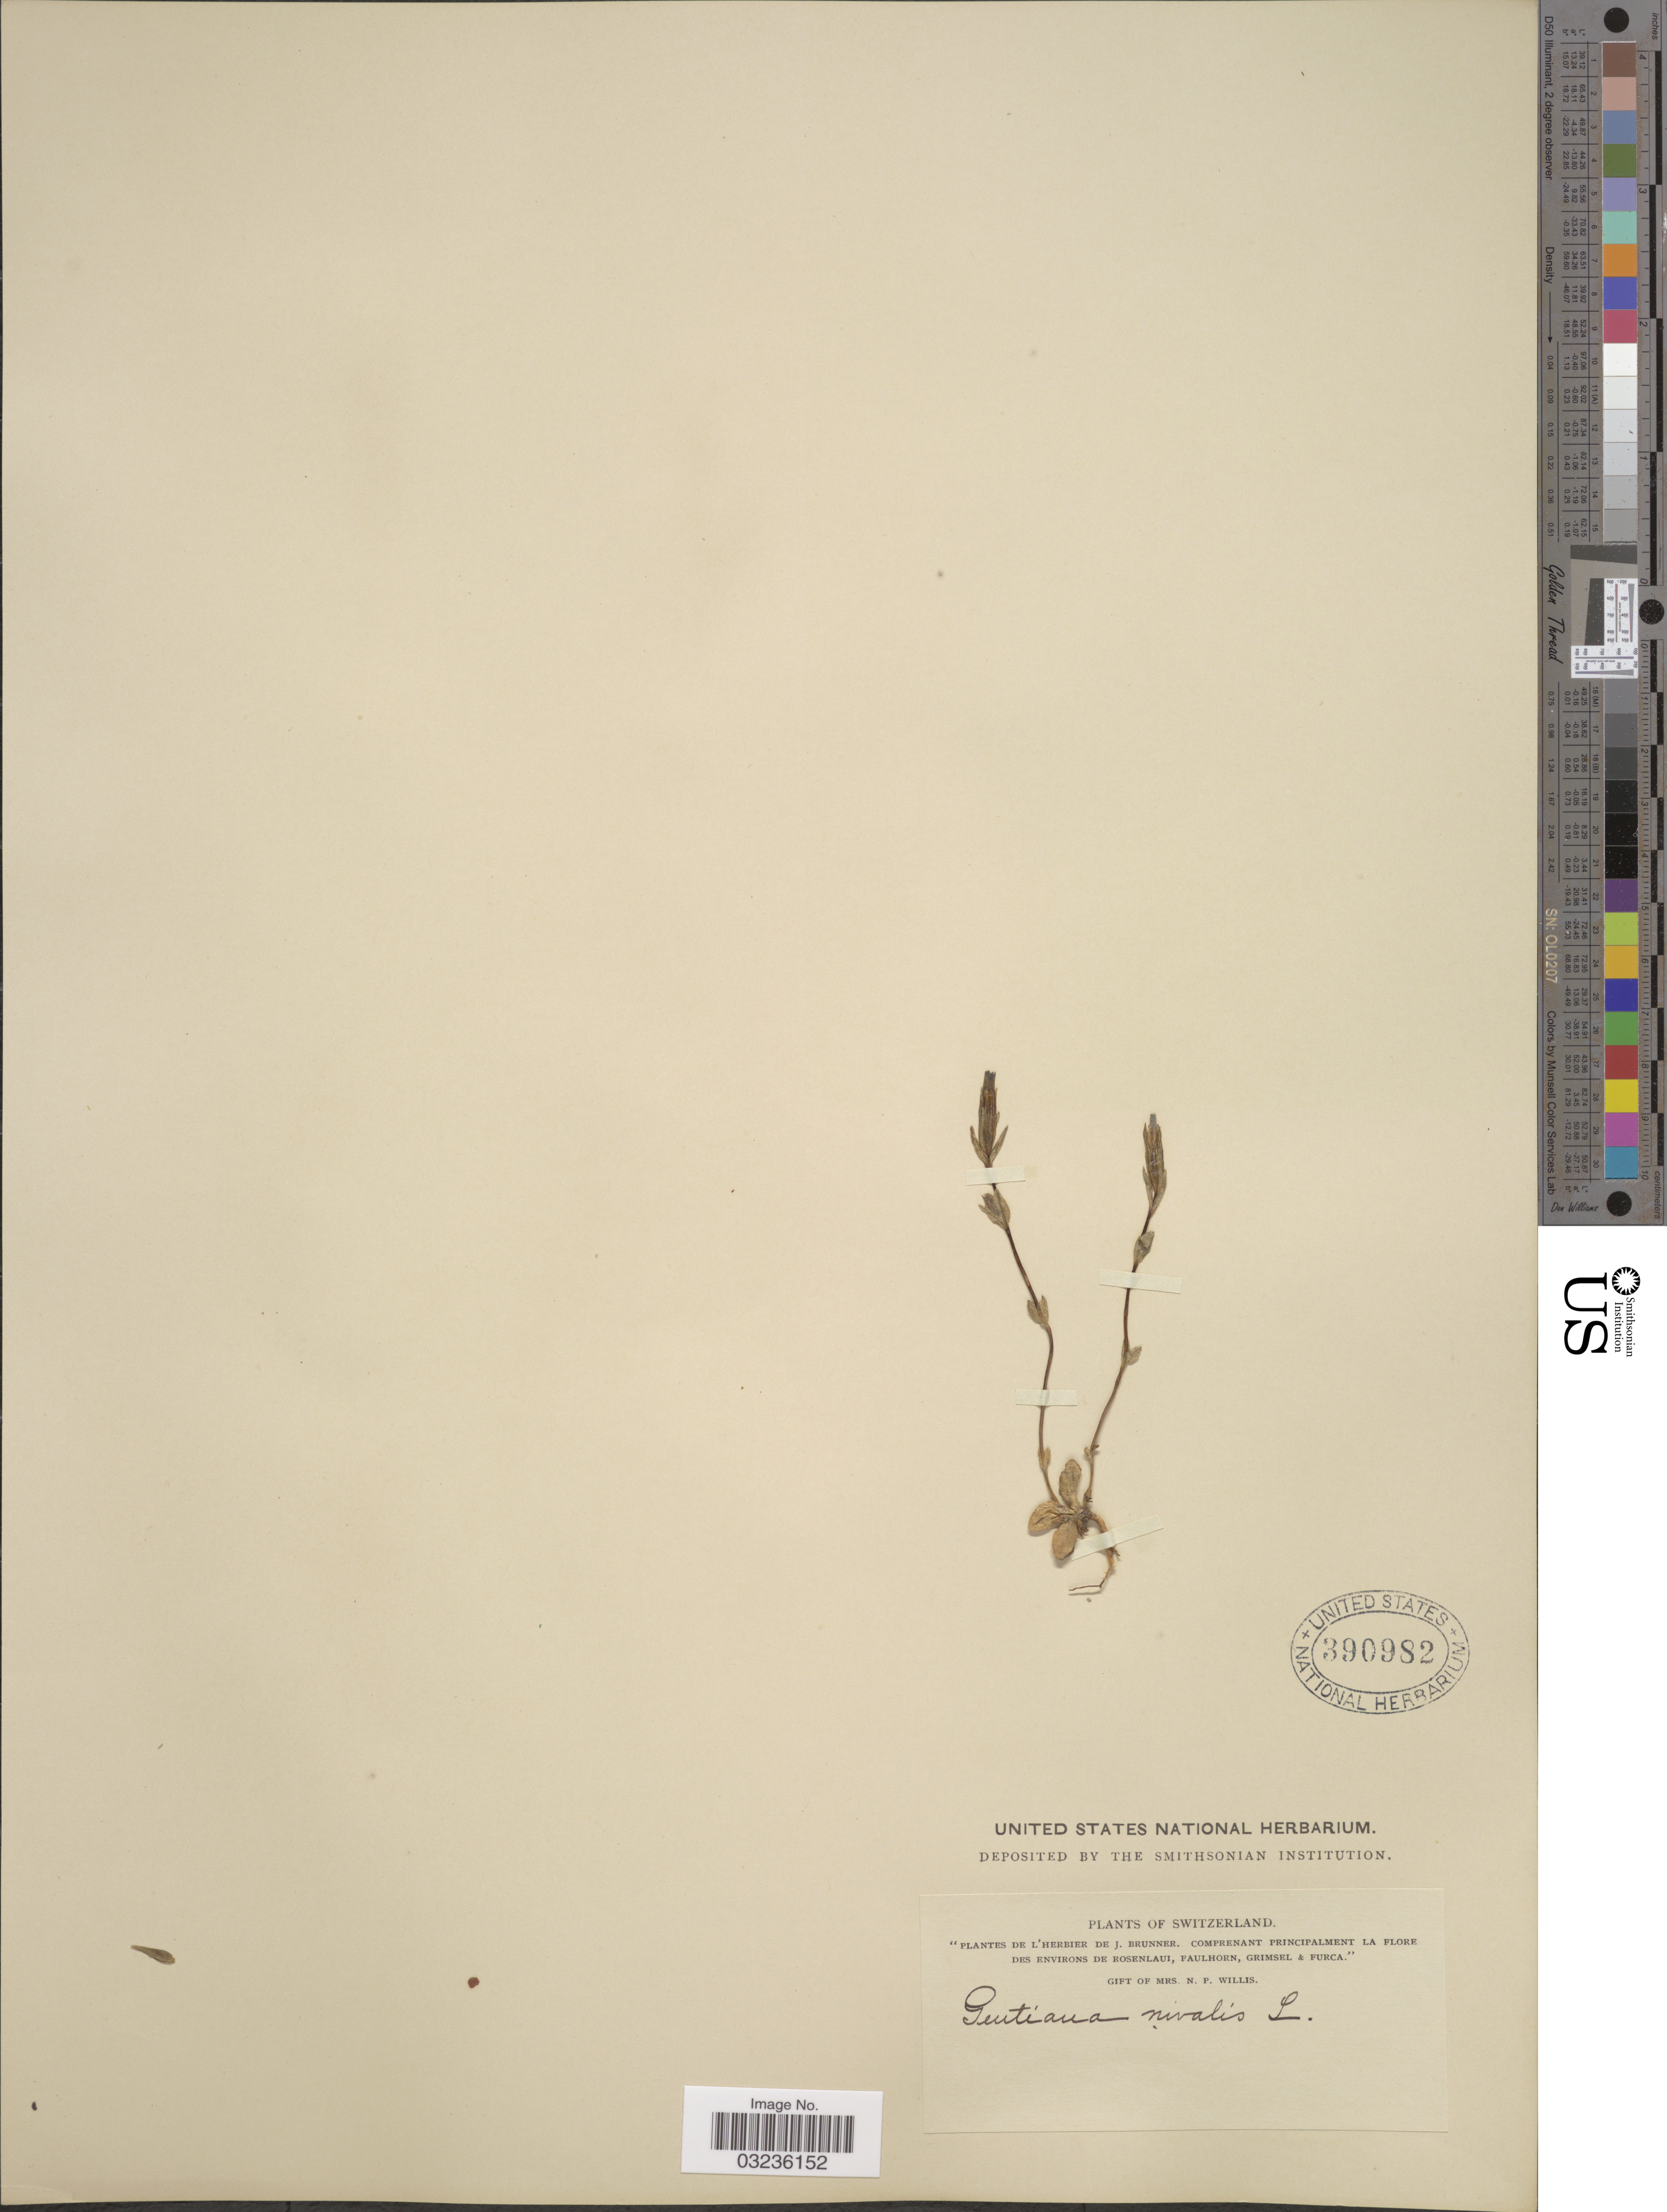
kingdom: Plantae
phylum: Tracheophyta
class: Magnoliopsida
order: Gentianales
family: Gentianaceae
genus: Gentiana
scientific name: Gentiana nivalis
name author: L.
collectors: ex herb. J. Brunner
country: Switzerland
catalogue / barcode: US 390982